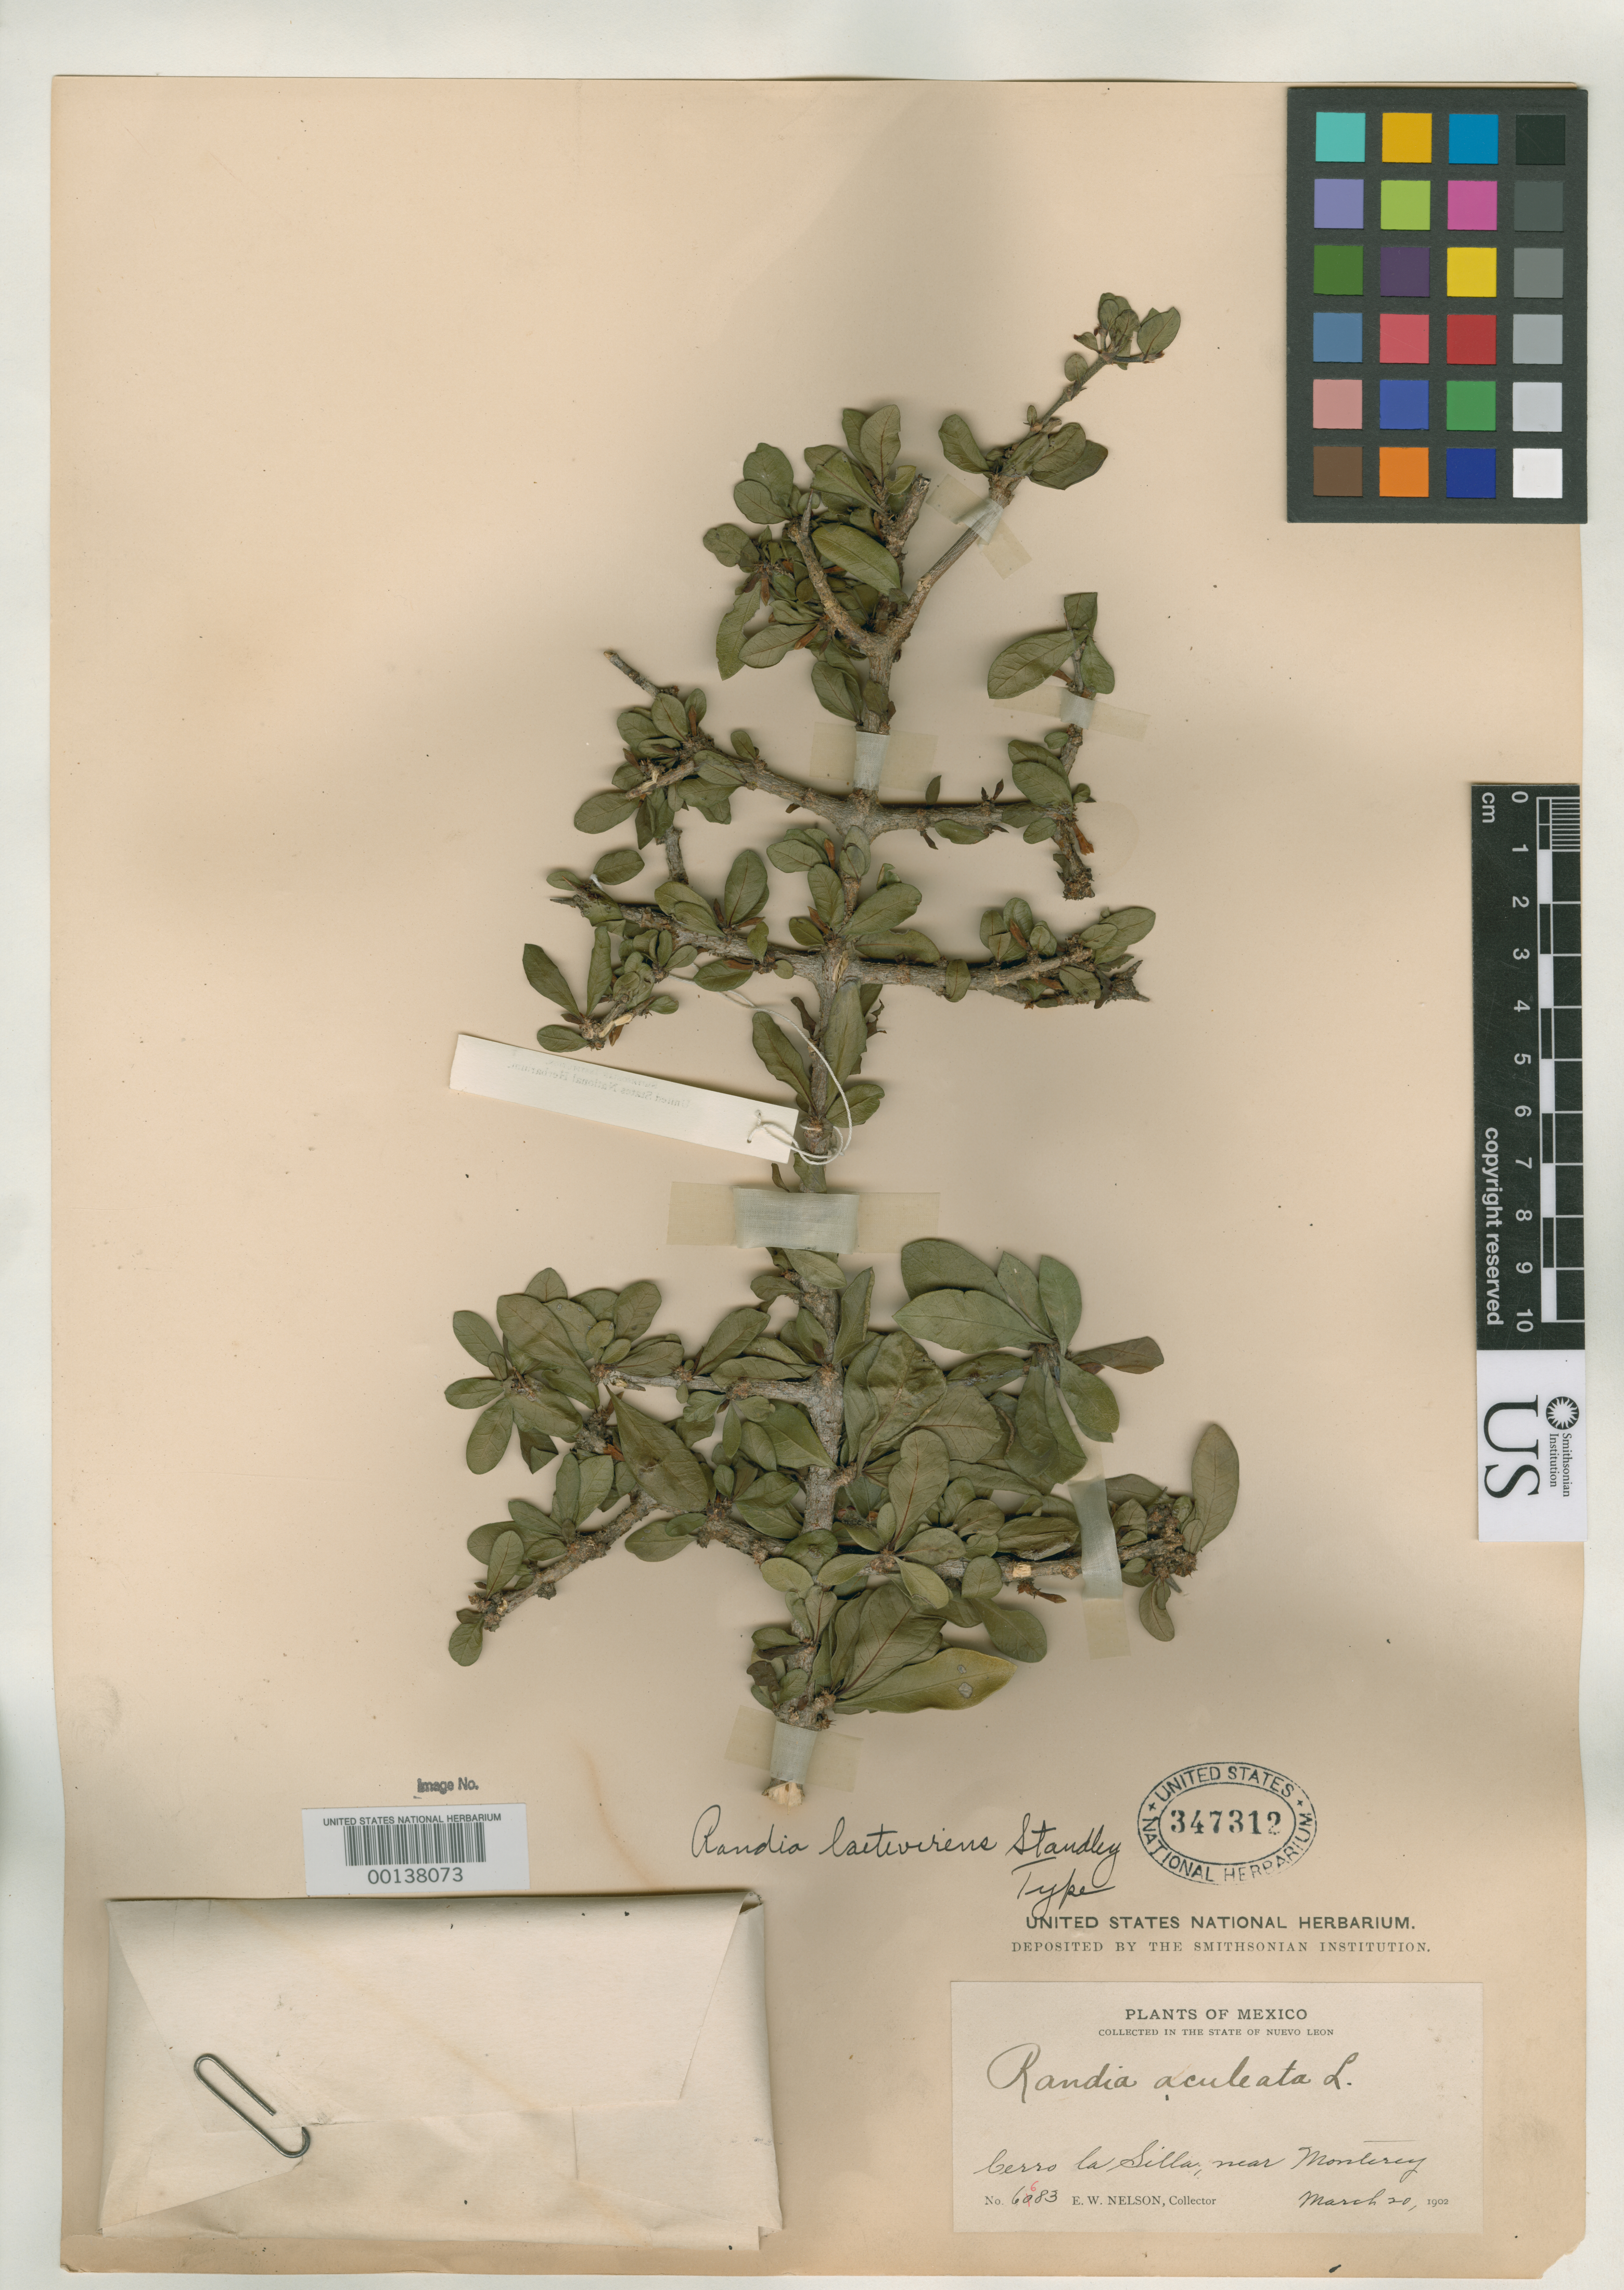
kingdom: Plantae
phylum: Tracheophyta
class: Magnoliopsida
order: Gentianales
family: Rubiaceae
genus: Randia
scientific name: Randia laetevirens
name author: Standl.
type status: Holotype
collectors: E. W. Nelson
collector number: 6683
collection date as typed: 20 Mar 1902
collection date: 1902-03-20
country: Mexico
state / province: Nuevo León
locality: Cerro La Silla, near Monterrey.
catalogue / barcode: US 347312